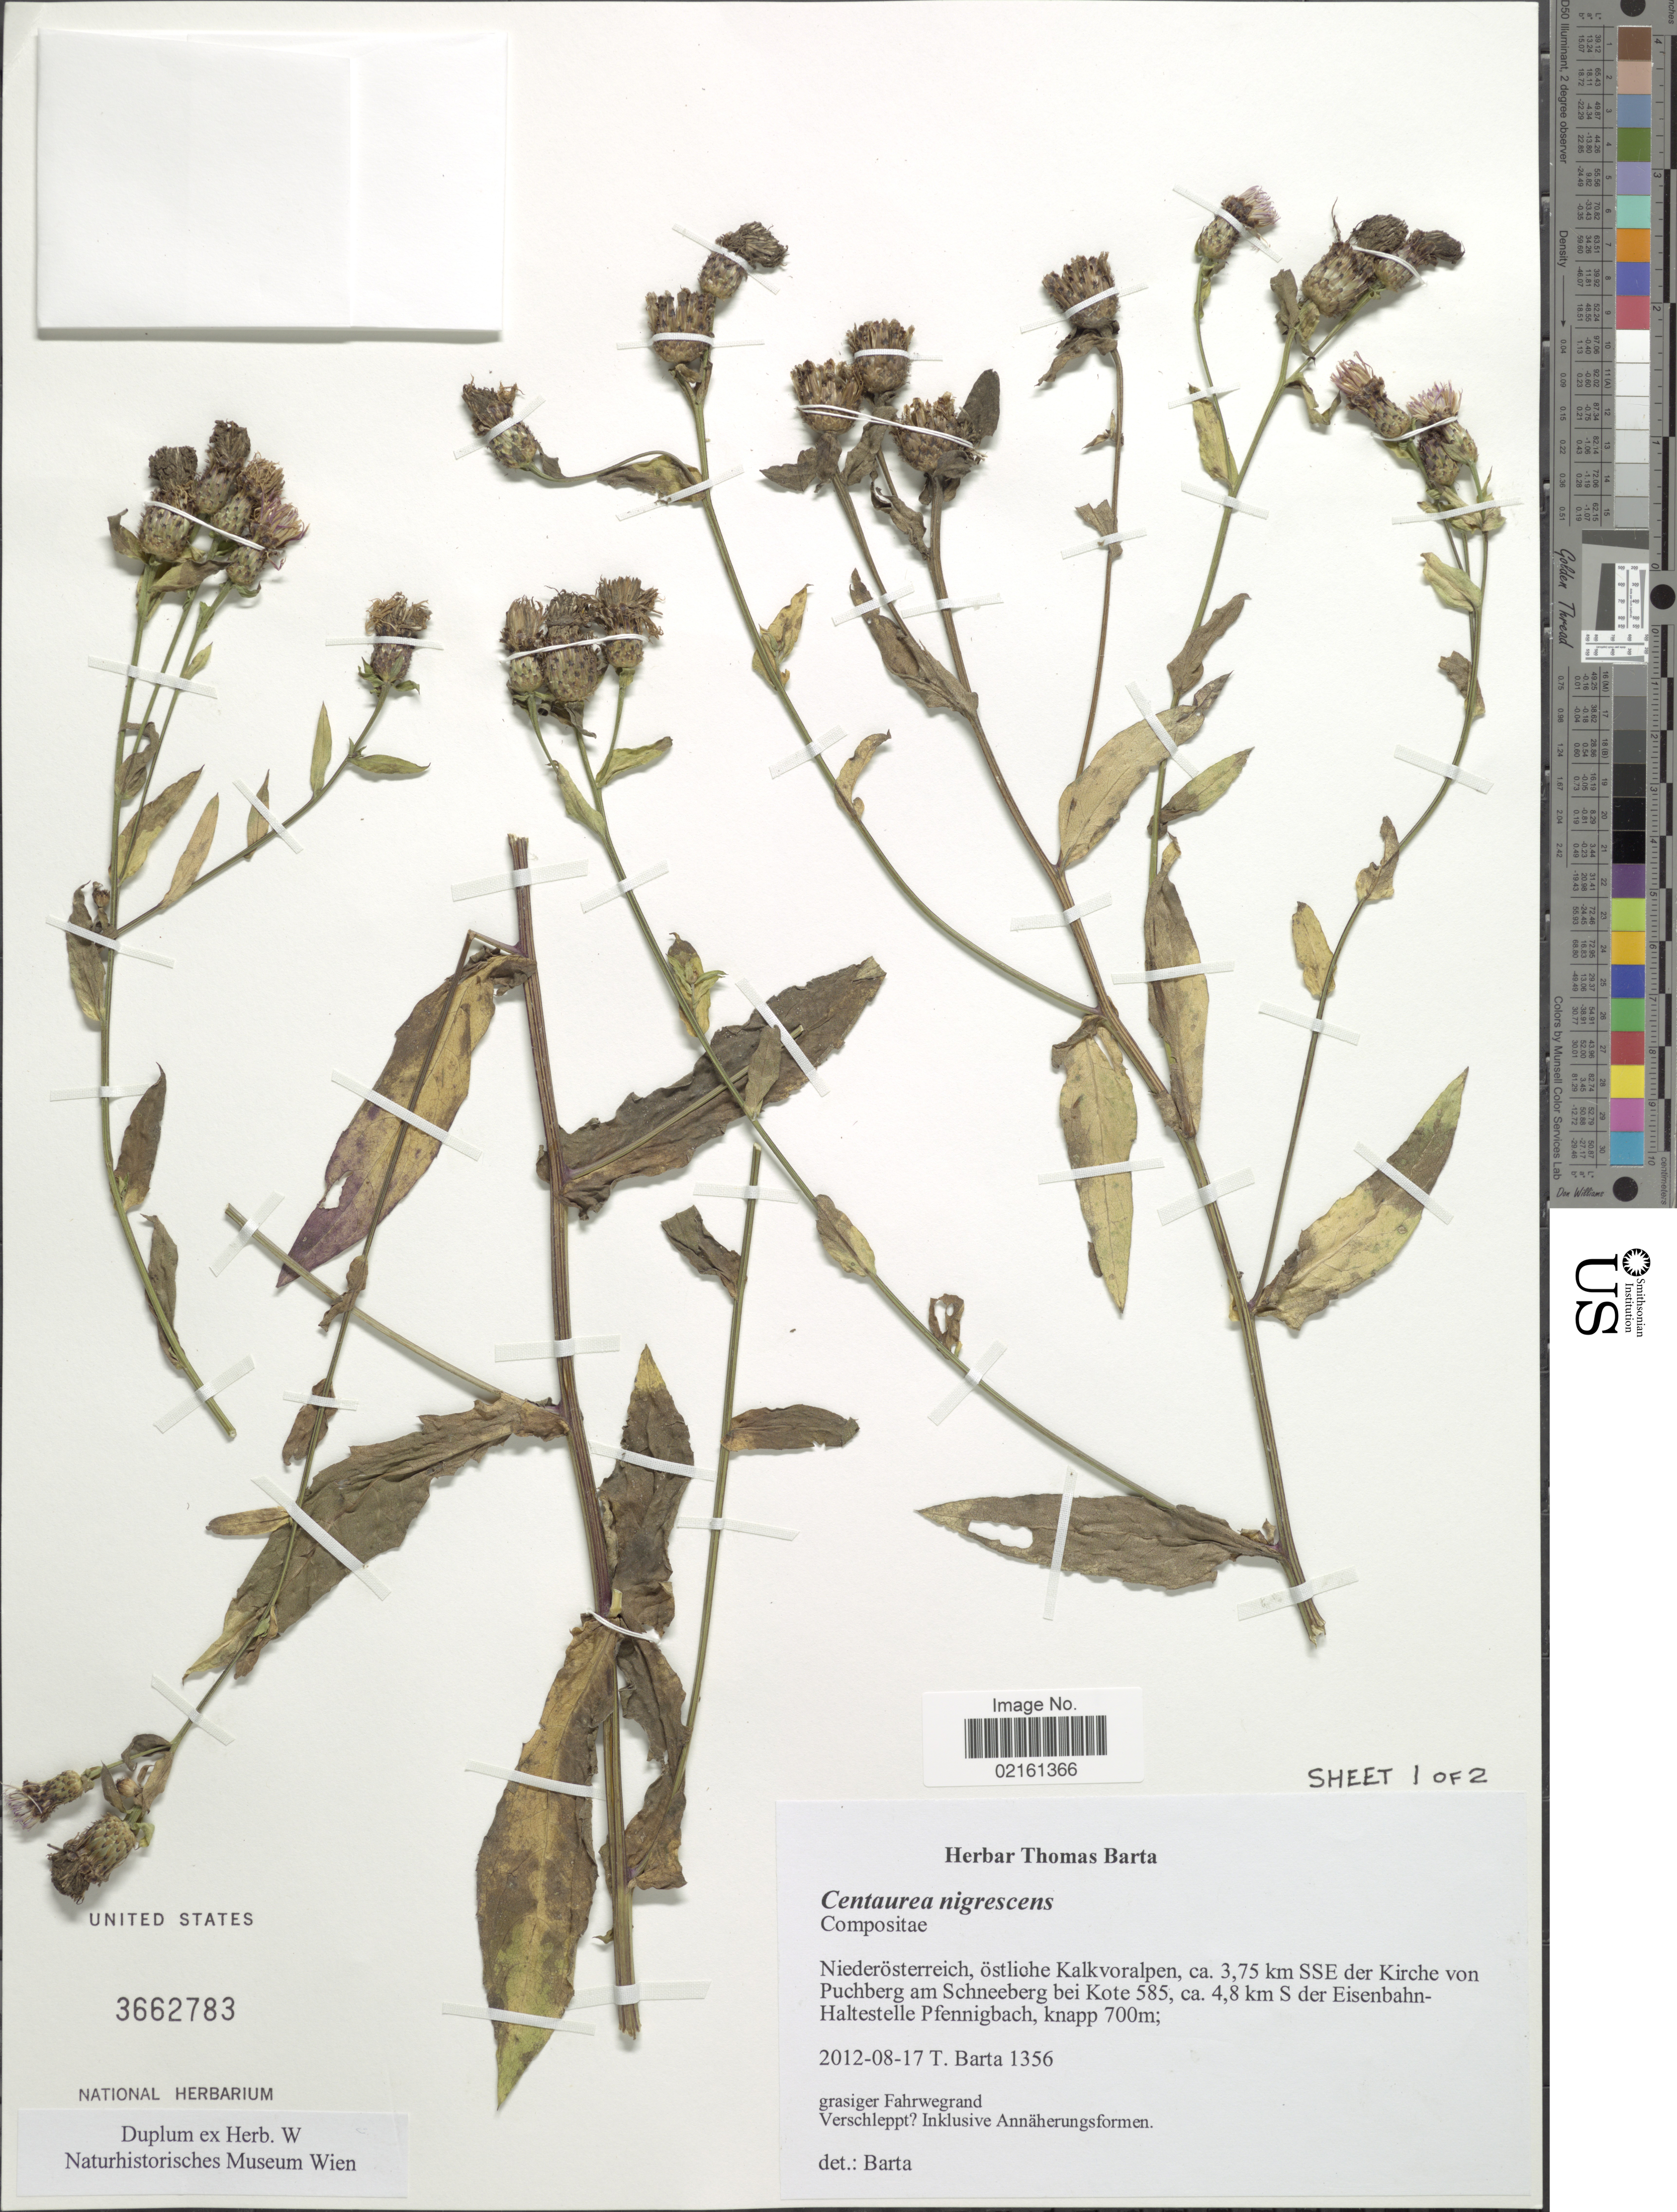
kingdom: Plantae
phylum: Tracheophyta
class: Magnoliopsida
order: Asterales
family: Asteraceae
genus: Centaurea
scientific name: Centaurea nigrescens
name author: L.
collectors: T. Barta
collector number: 1356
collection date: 2012-08-17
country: Austria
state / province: Niederosterreich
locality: Ostliche Kalkvoralpen, ca 3.75 km SSE der Kirche von Puchberg am Schneeberg bei Kote 585, ca 4.8 km S der Eisenbahn-Haltestelle Pfennigbach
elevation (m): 700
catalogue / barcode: US 3662783